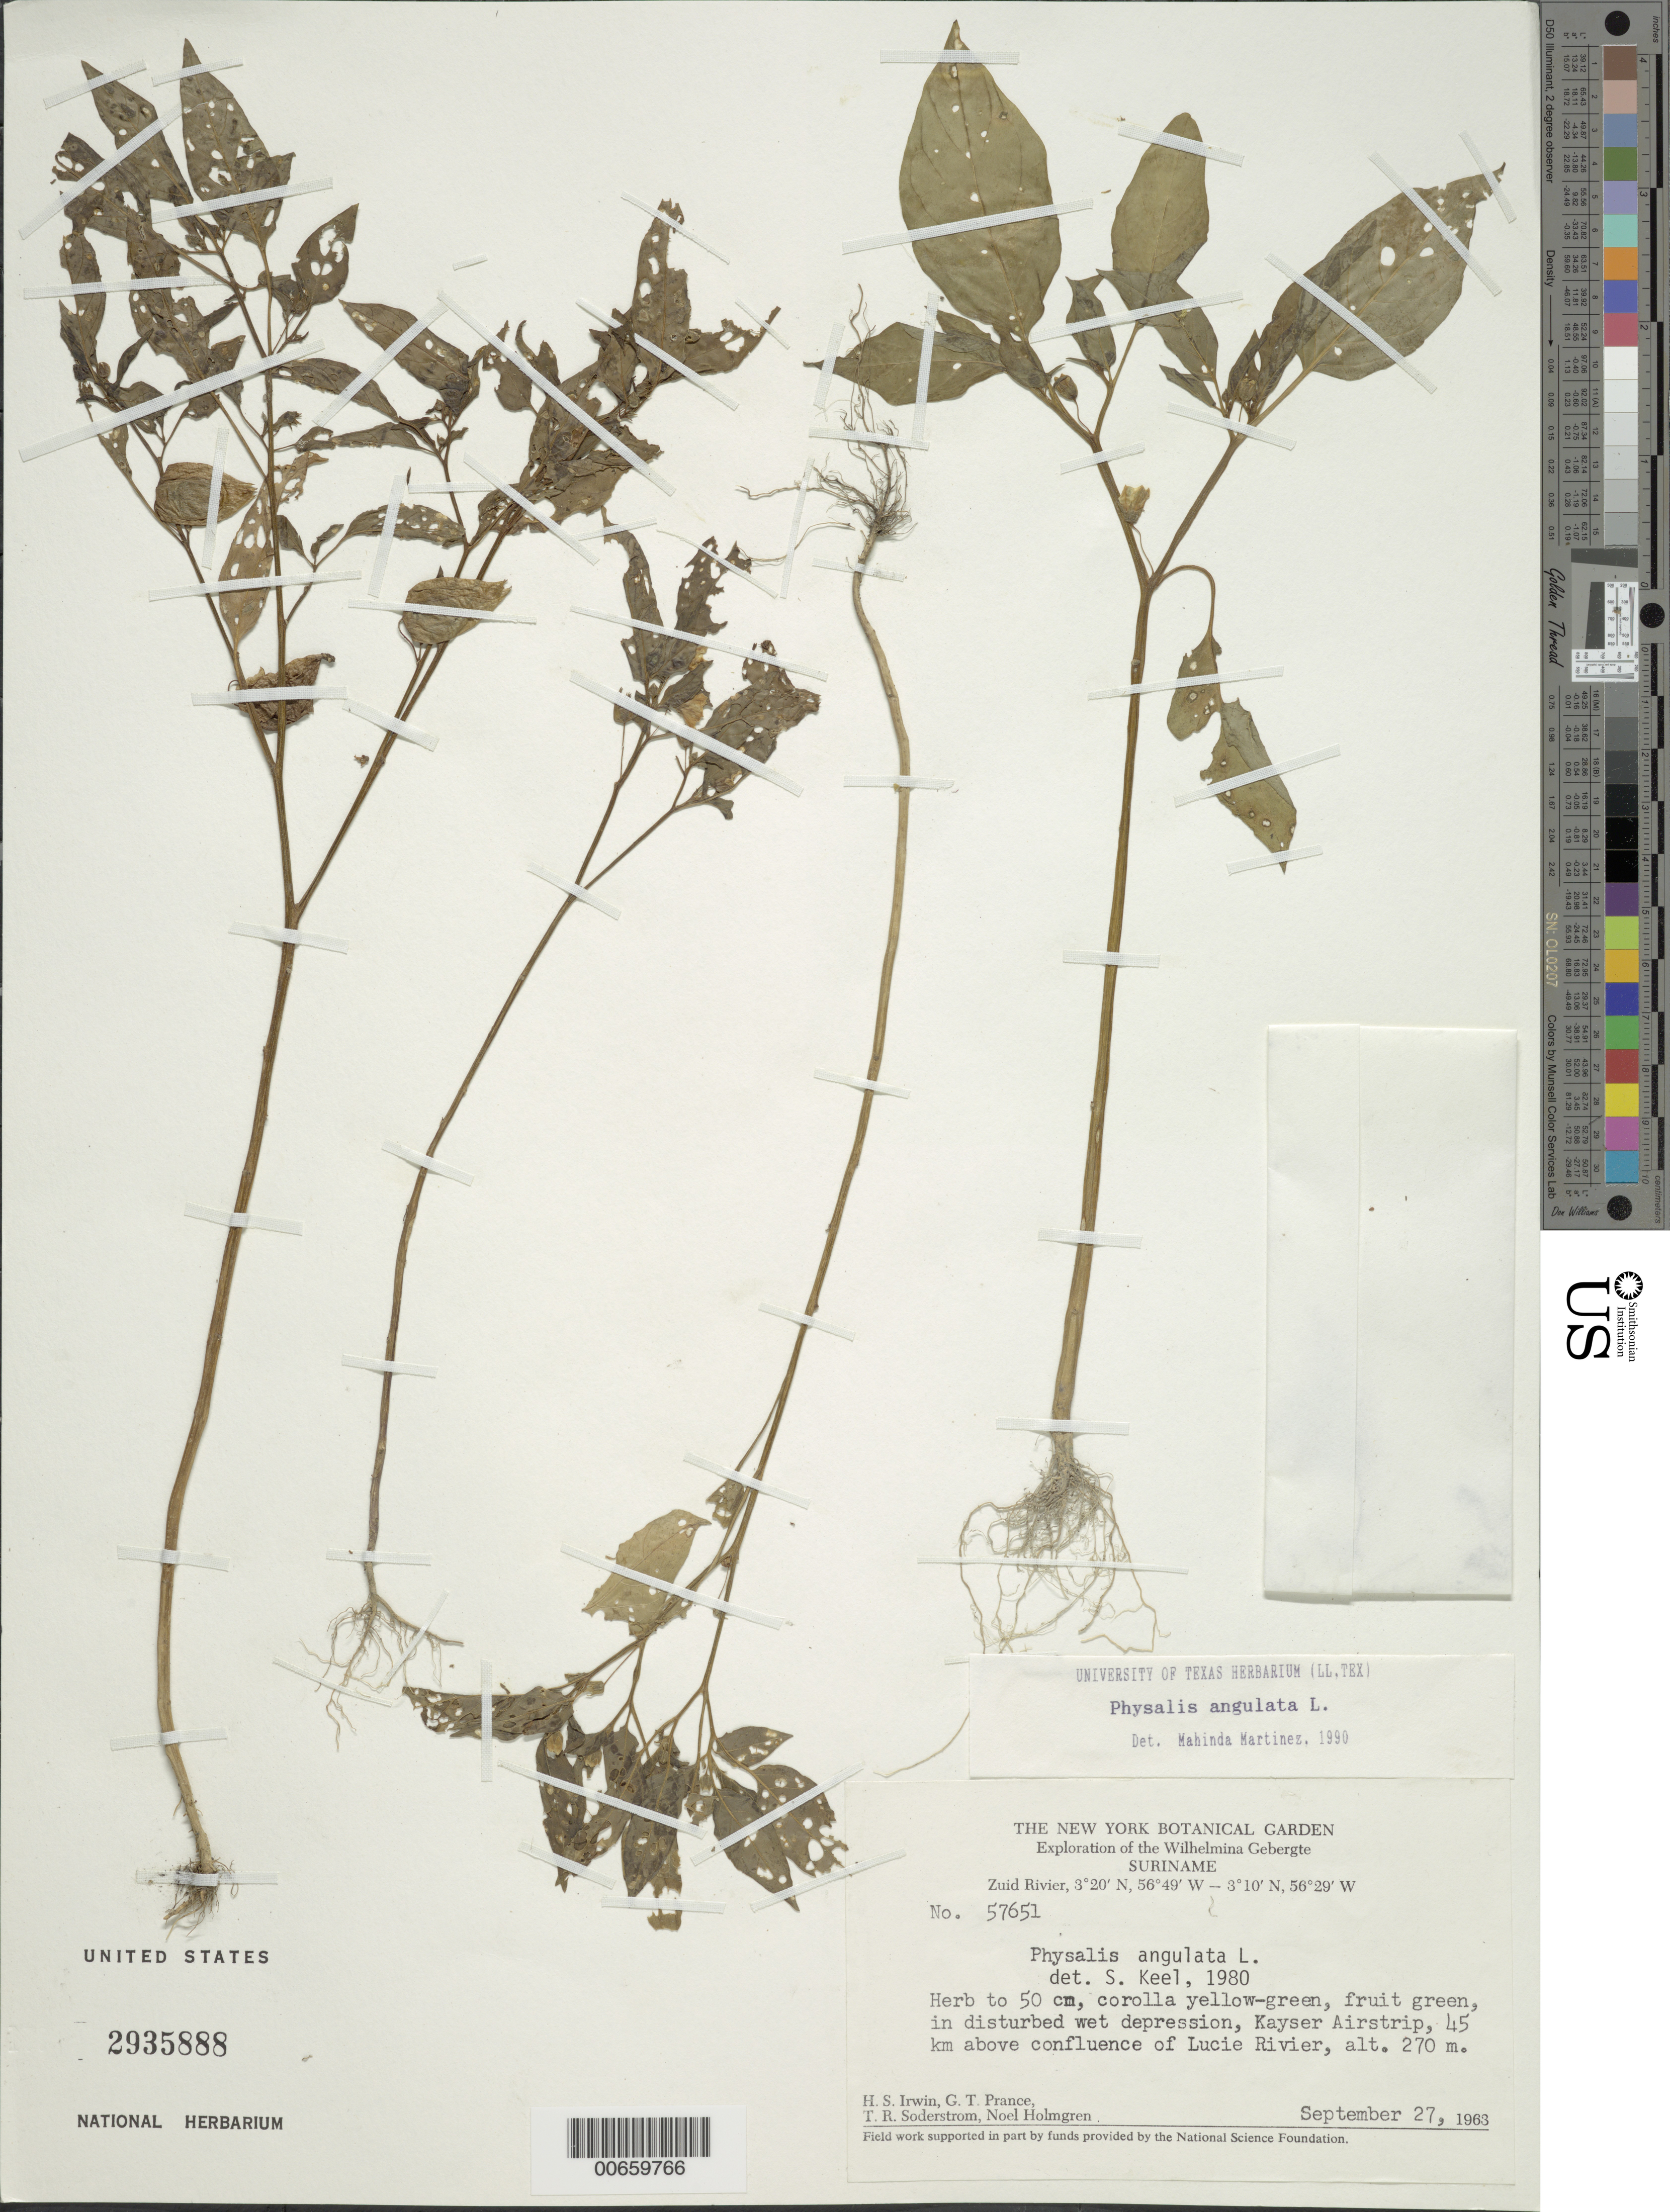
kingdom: Plantae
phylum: Tracheophyta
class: Magnoliopsida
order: Solanales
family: Solanaceae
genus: Physalis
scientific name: Physalis angulata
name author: L.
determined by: Martinez, M.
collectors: H. Irwin, G. T. Prance, T. R. Soderstrom & N. H. Holmgren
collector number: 57651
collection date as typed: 27-Sep-63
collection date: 1963-09-27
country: Suriname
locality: Kayser Airstrip, Zuid R., 45 km above confl. with Lucie R., Wilhelmina Gebergte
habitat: Disturbed wet depression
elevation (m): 270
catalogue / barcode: US 2935888